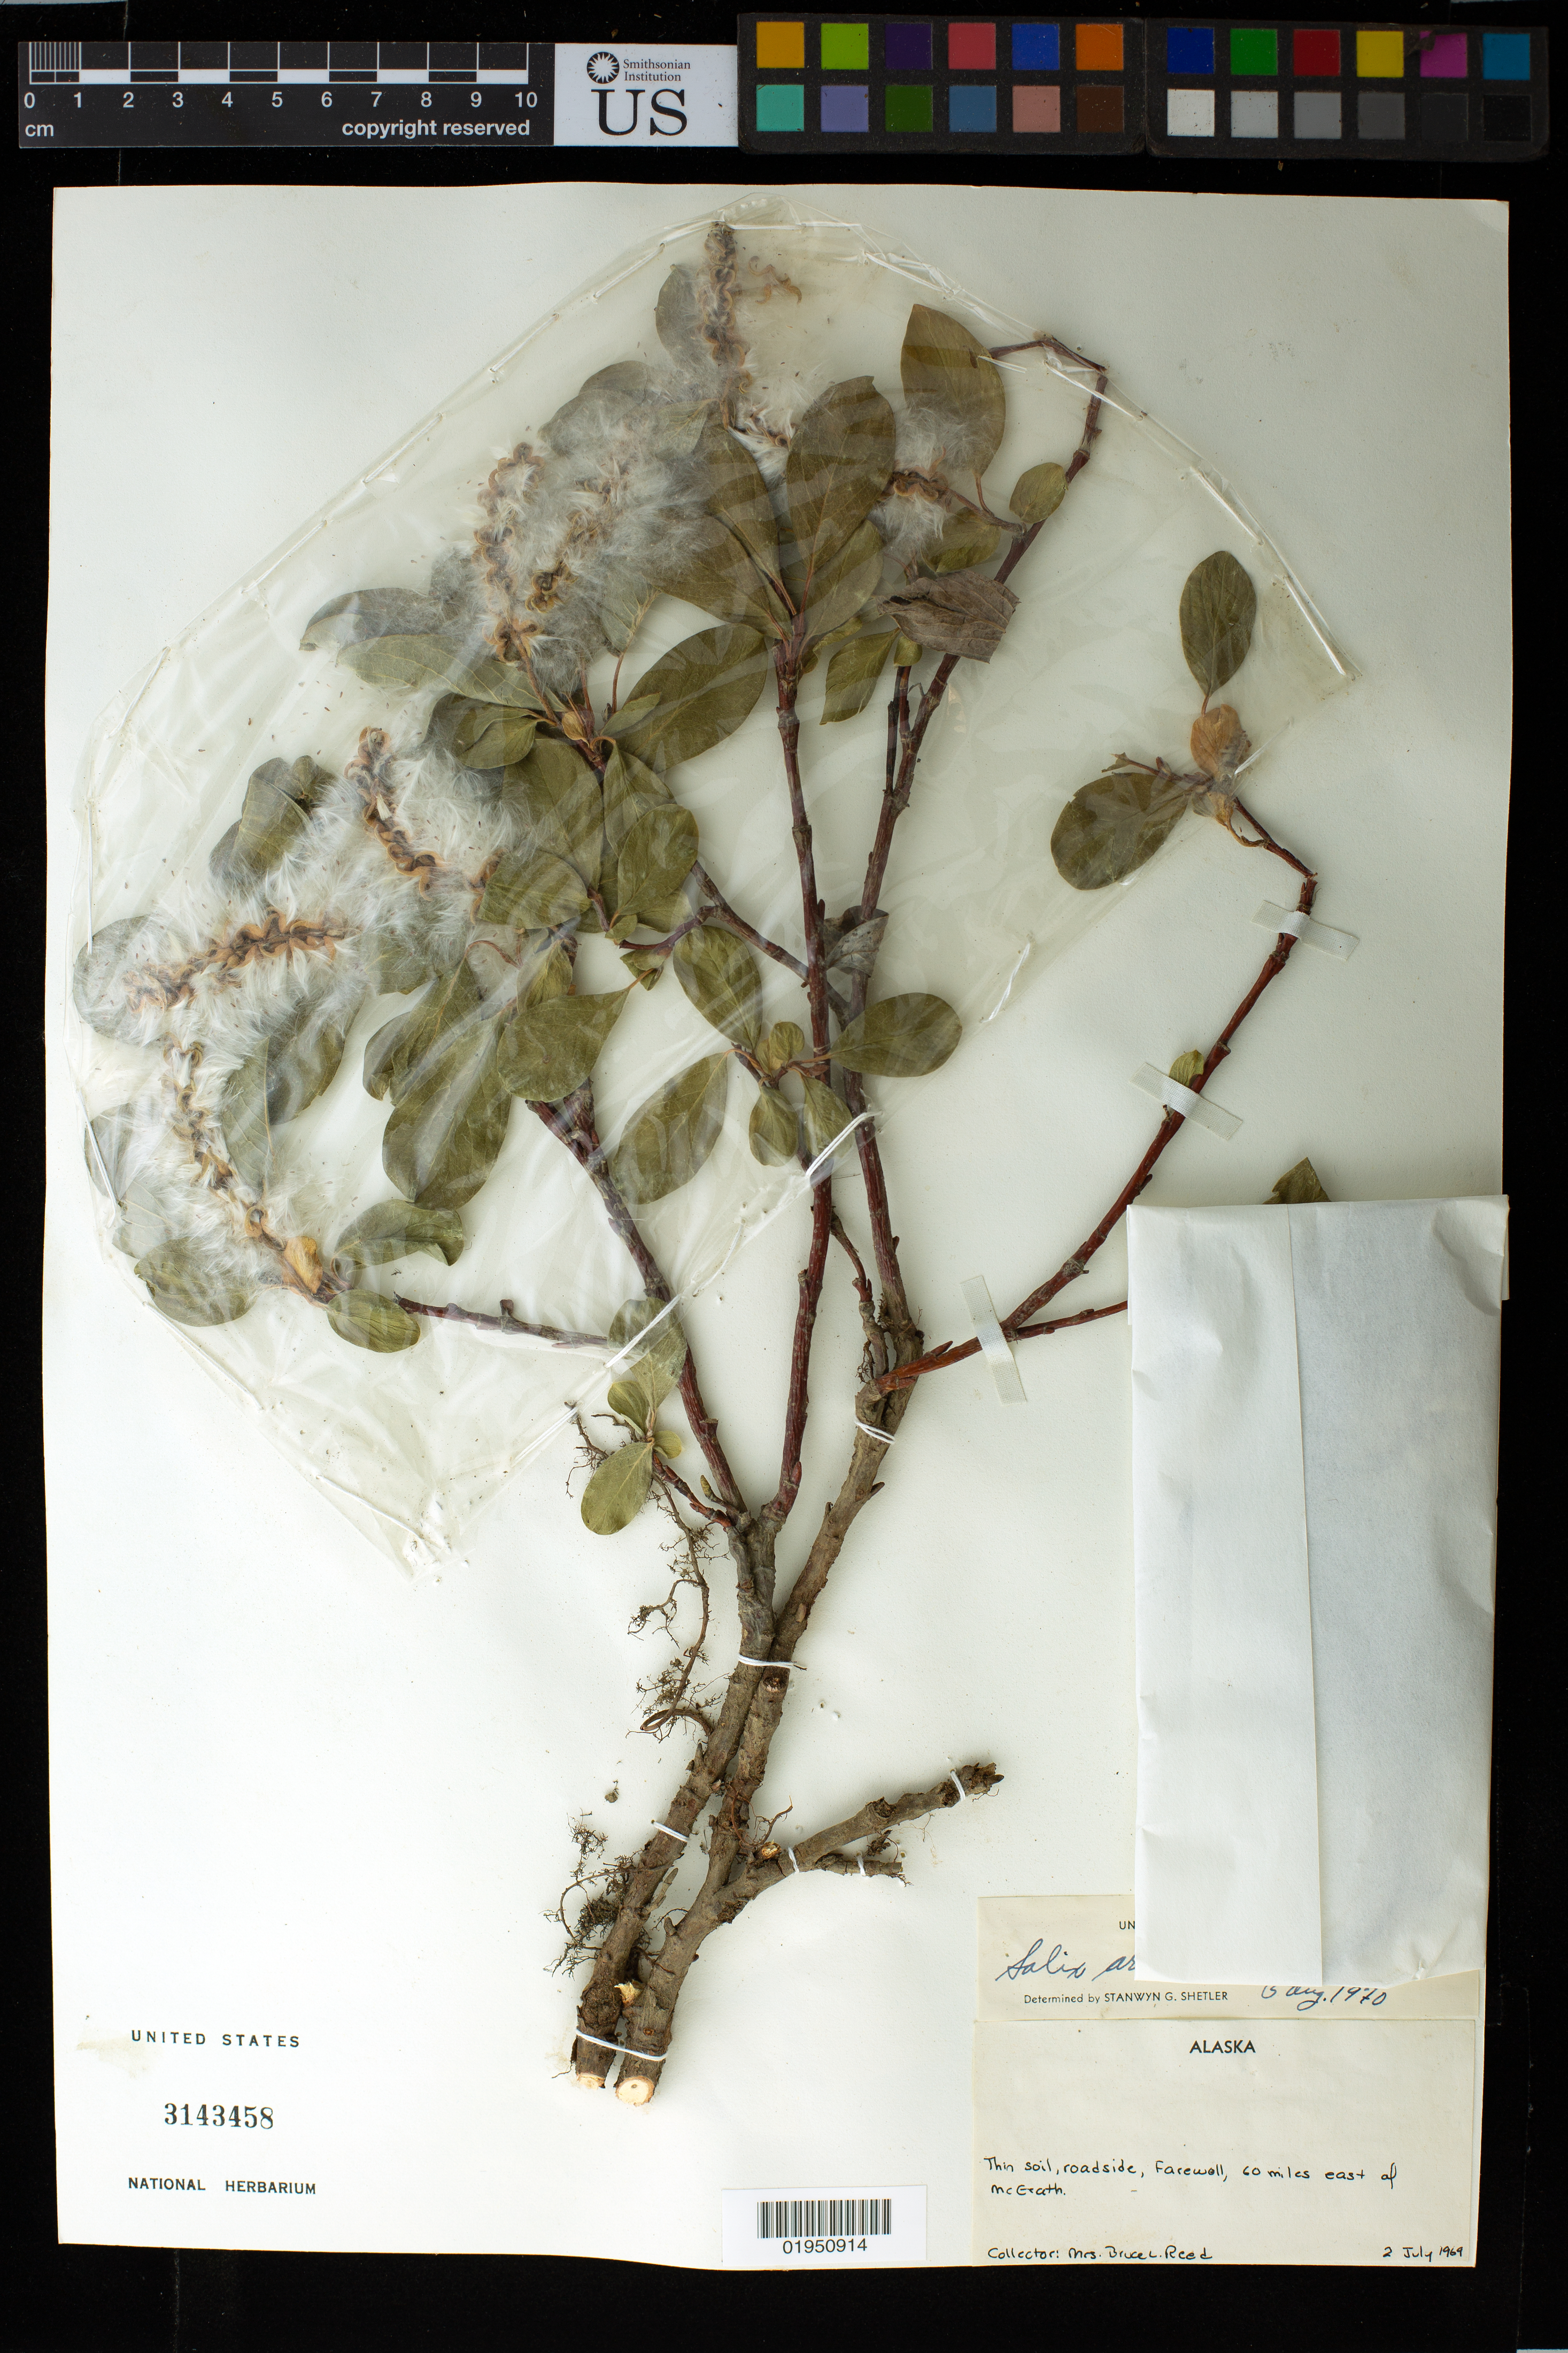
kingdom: Plantae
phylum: Tracheophyta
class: Magnoliopsida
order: Malpighiales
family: Salicaceae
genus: Salix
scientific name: Salix arctica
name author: Pall.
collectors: B. Reed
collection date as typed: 02 Jul 1969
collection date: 1969-07-02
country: United States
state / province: Alaska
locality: Farewill, 60 mi. E of Mcgrath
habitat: thin soil, roadside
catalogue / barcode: US 3143458